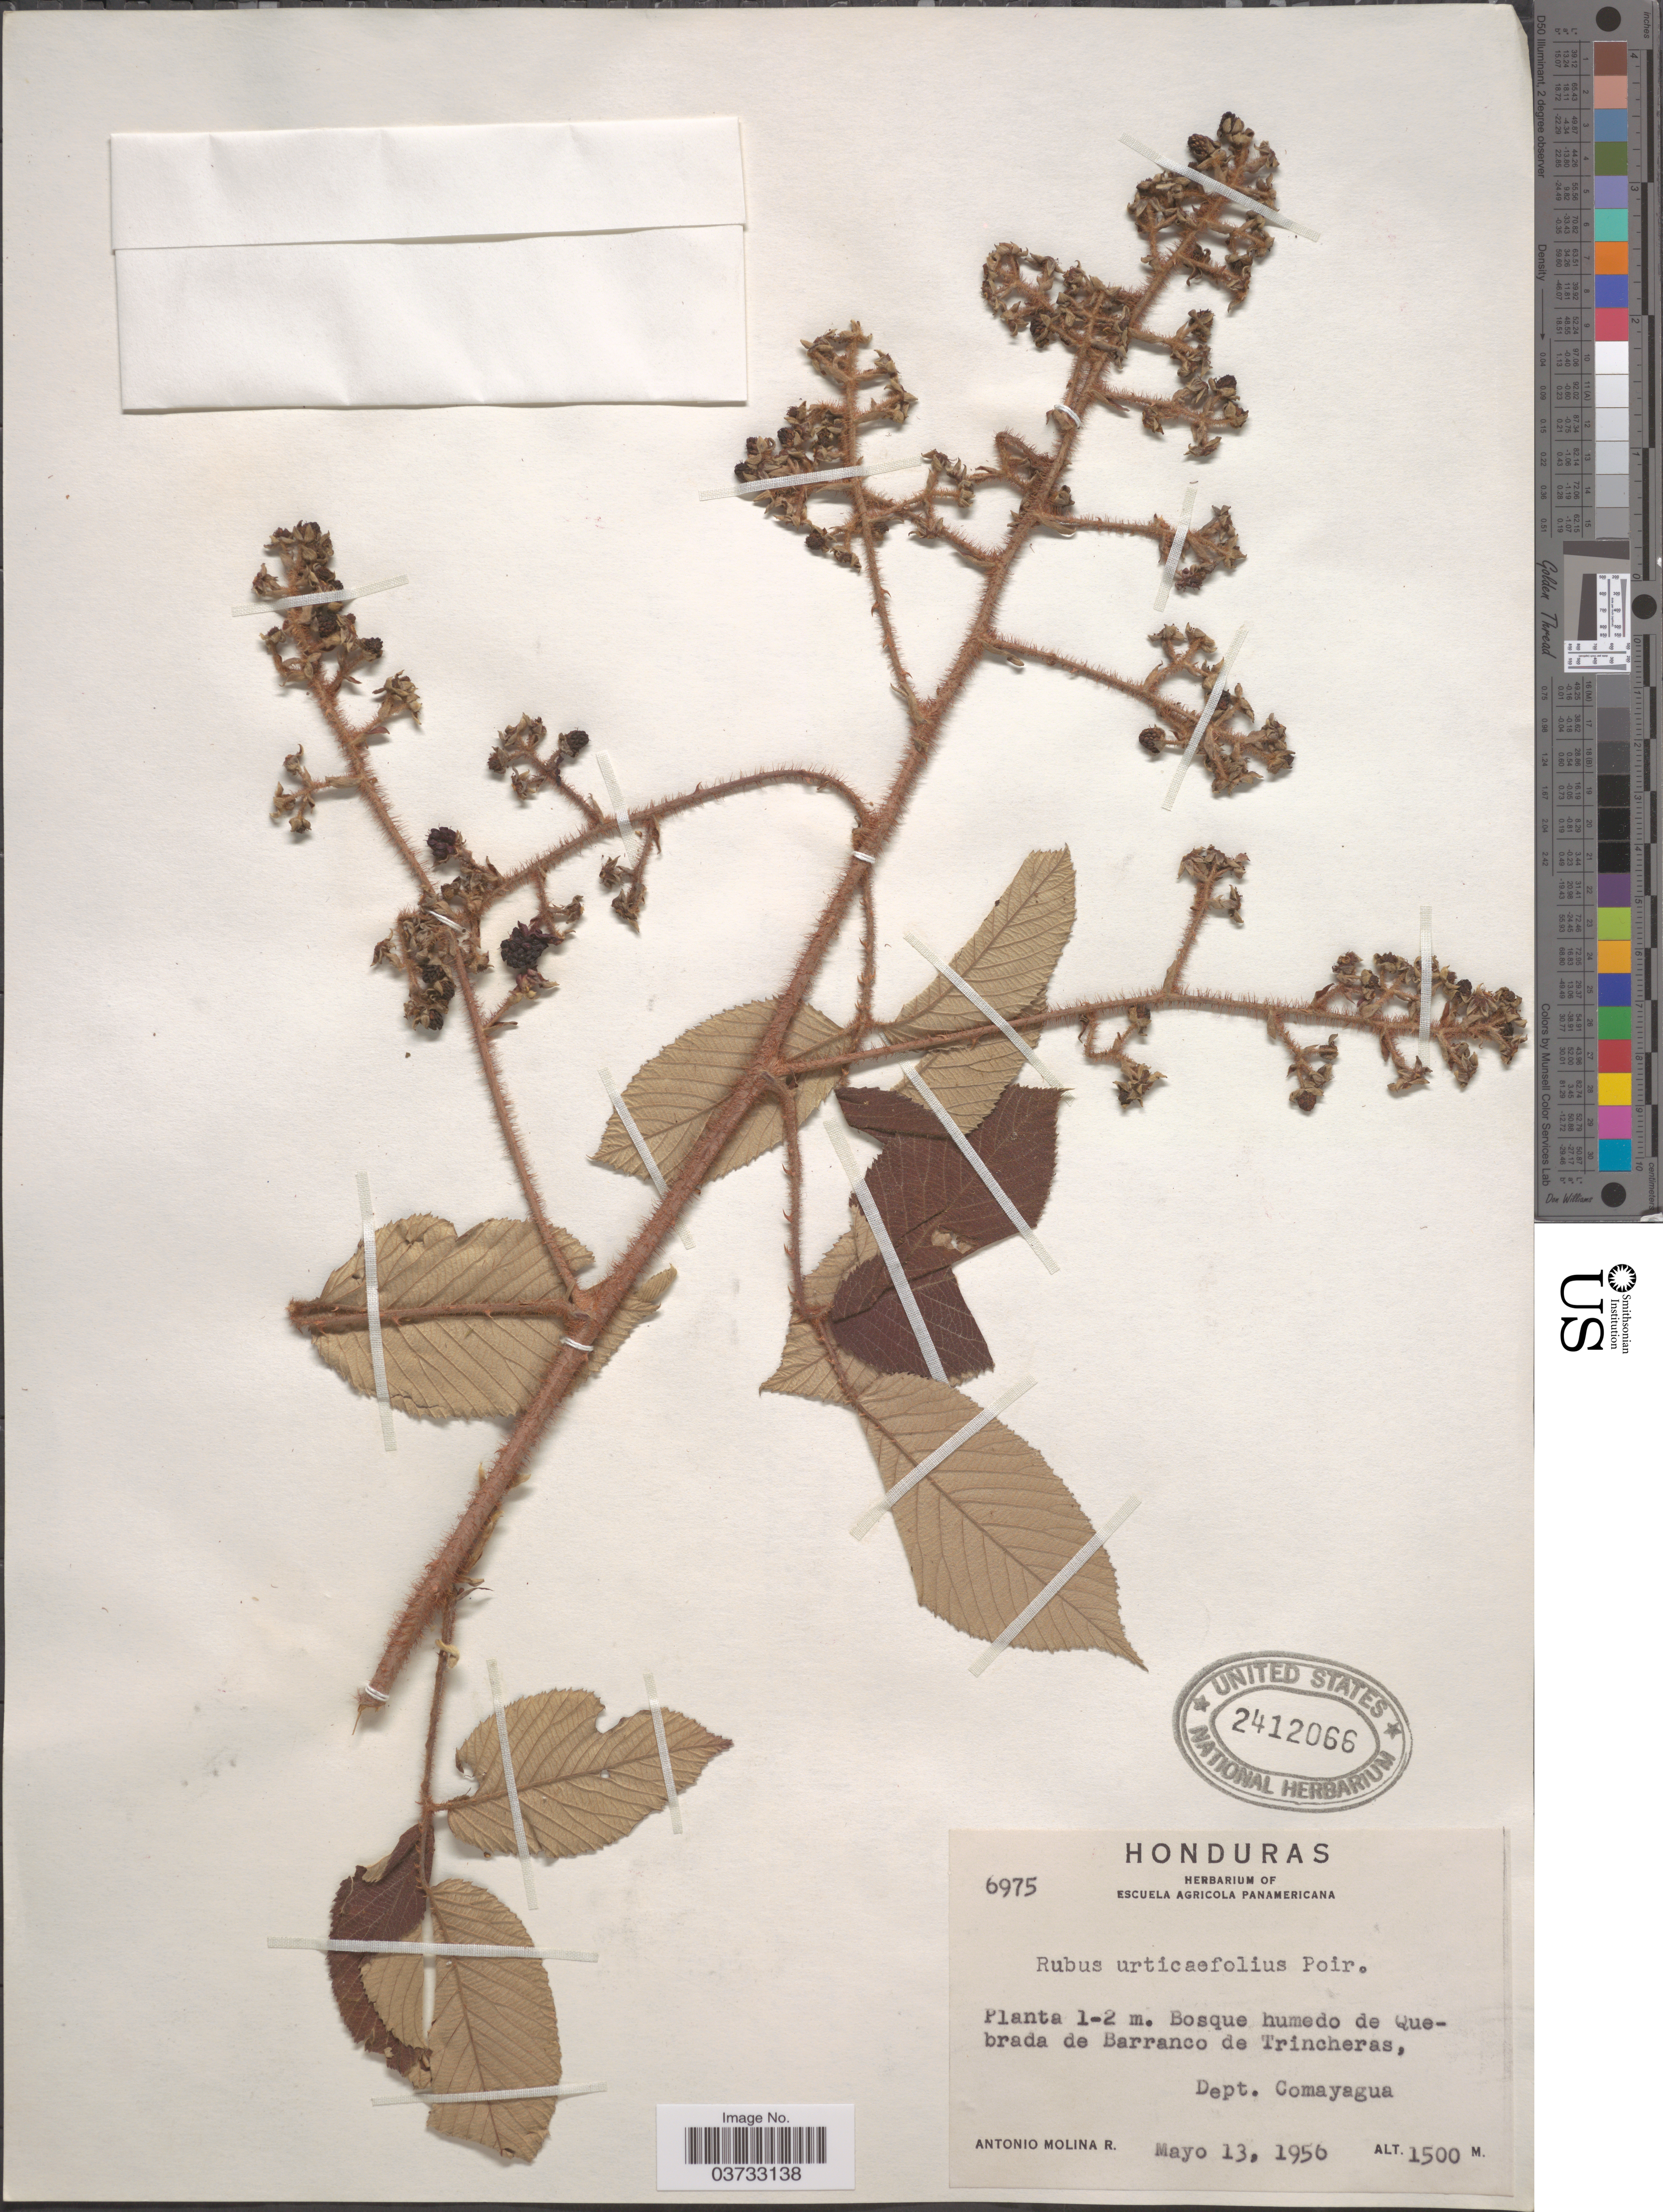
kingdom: Plantae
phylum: Tracheophyta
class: Magnoliopsida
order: Rosales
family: Rosaceae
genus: Rubus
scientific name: Rubus urticifolius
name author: Poir.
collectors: A. Molina R.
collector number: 6975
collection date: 1956-05-13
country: Honduras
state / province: Comayagua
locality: Bosque humedo de Quebrada de Barranco de Trincheras, Dept. Comayagua.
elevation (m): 1500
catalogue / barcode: US 2412066